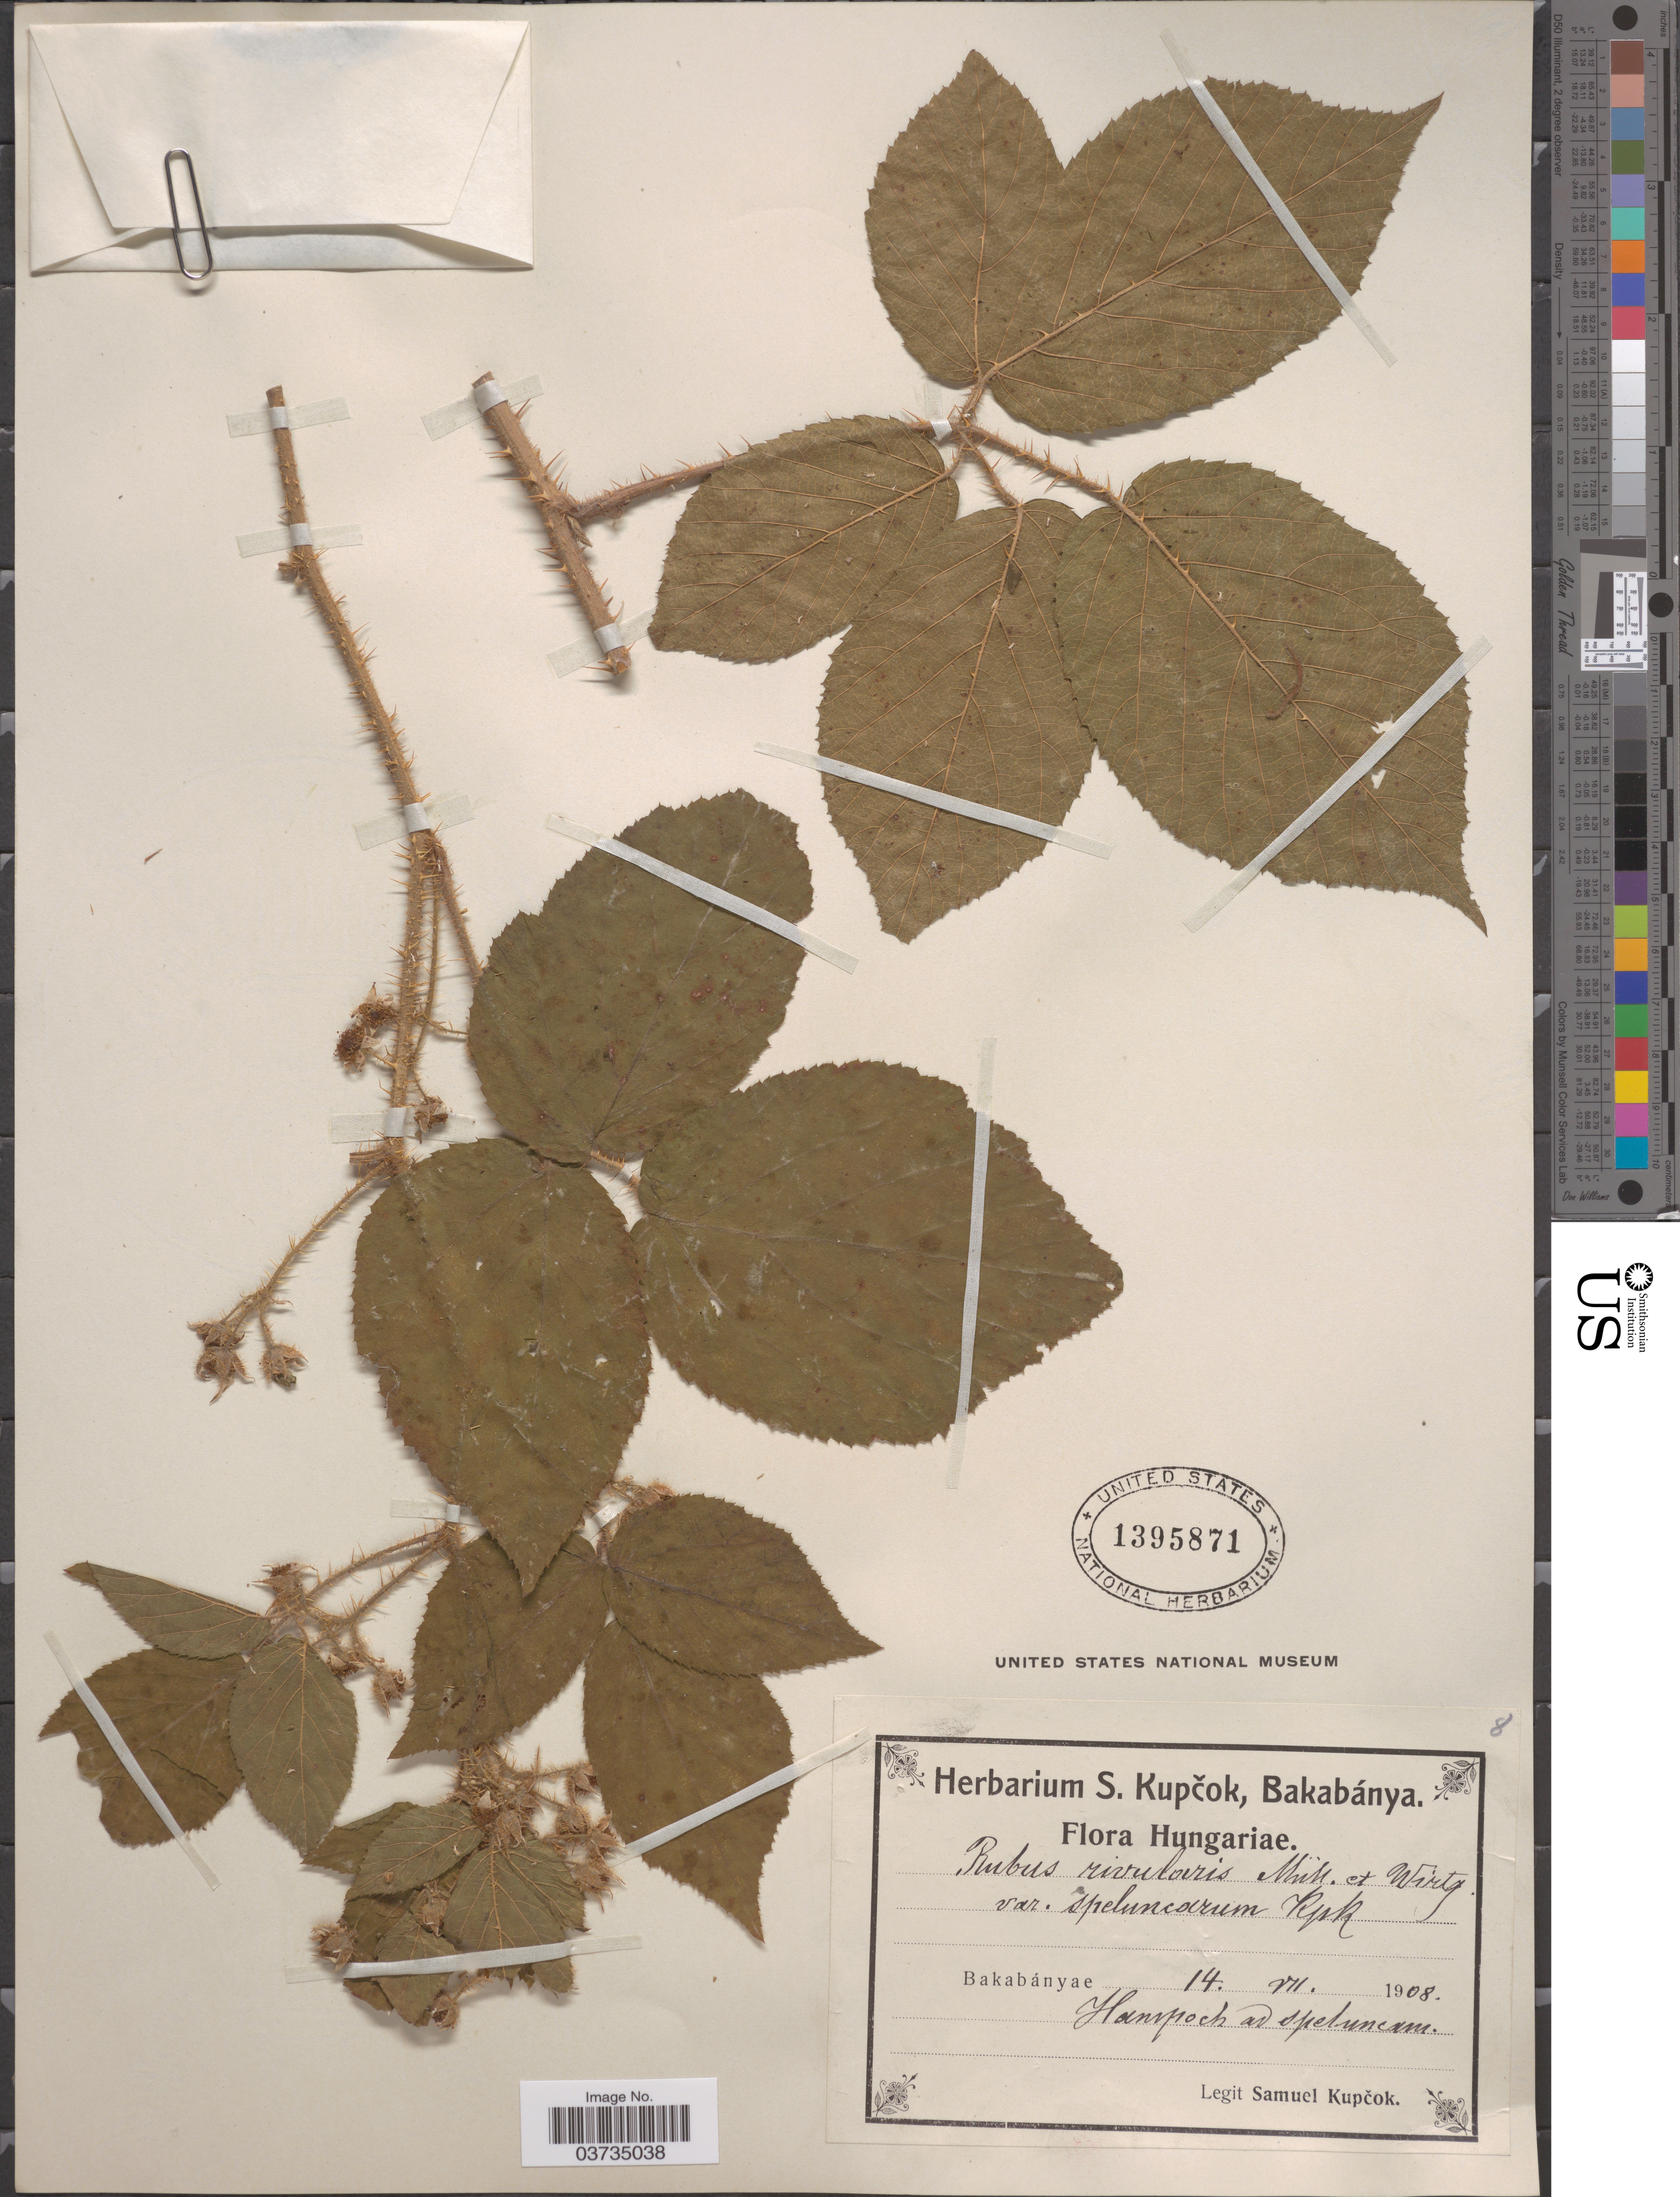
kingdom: Plantae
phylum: Tracheophyta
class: Magnoliopsida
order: Rosales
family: Rosaceae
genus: Rubus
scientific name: Rubus rivularis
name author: Wirtg. & P.J. Müll.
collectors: S. Kupcok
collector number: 8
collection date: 1908-07-14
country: Hungary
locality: Bakabányae. Hampoch [interpreted] ad speluncum [interpreted].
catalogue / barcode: US 1395871